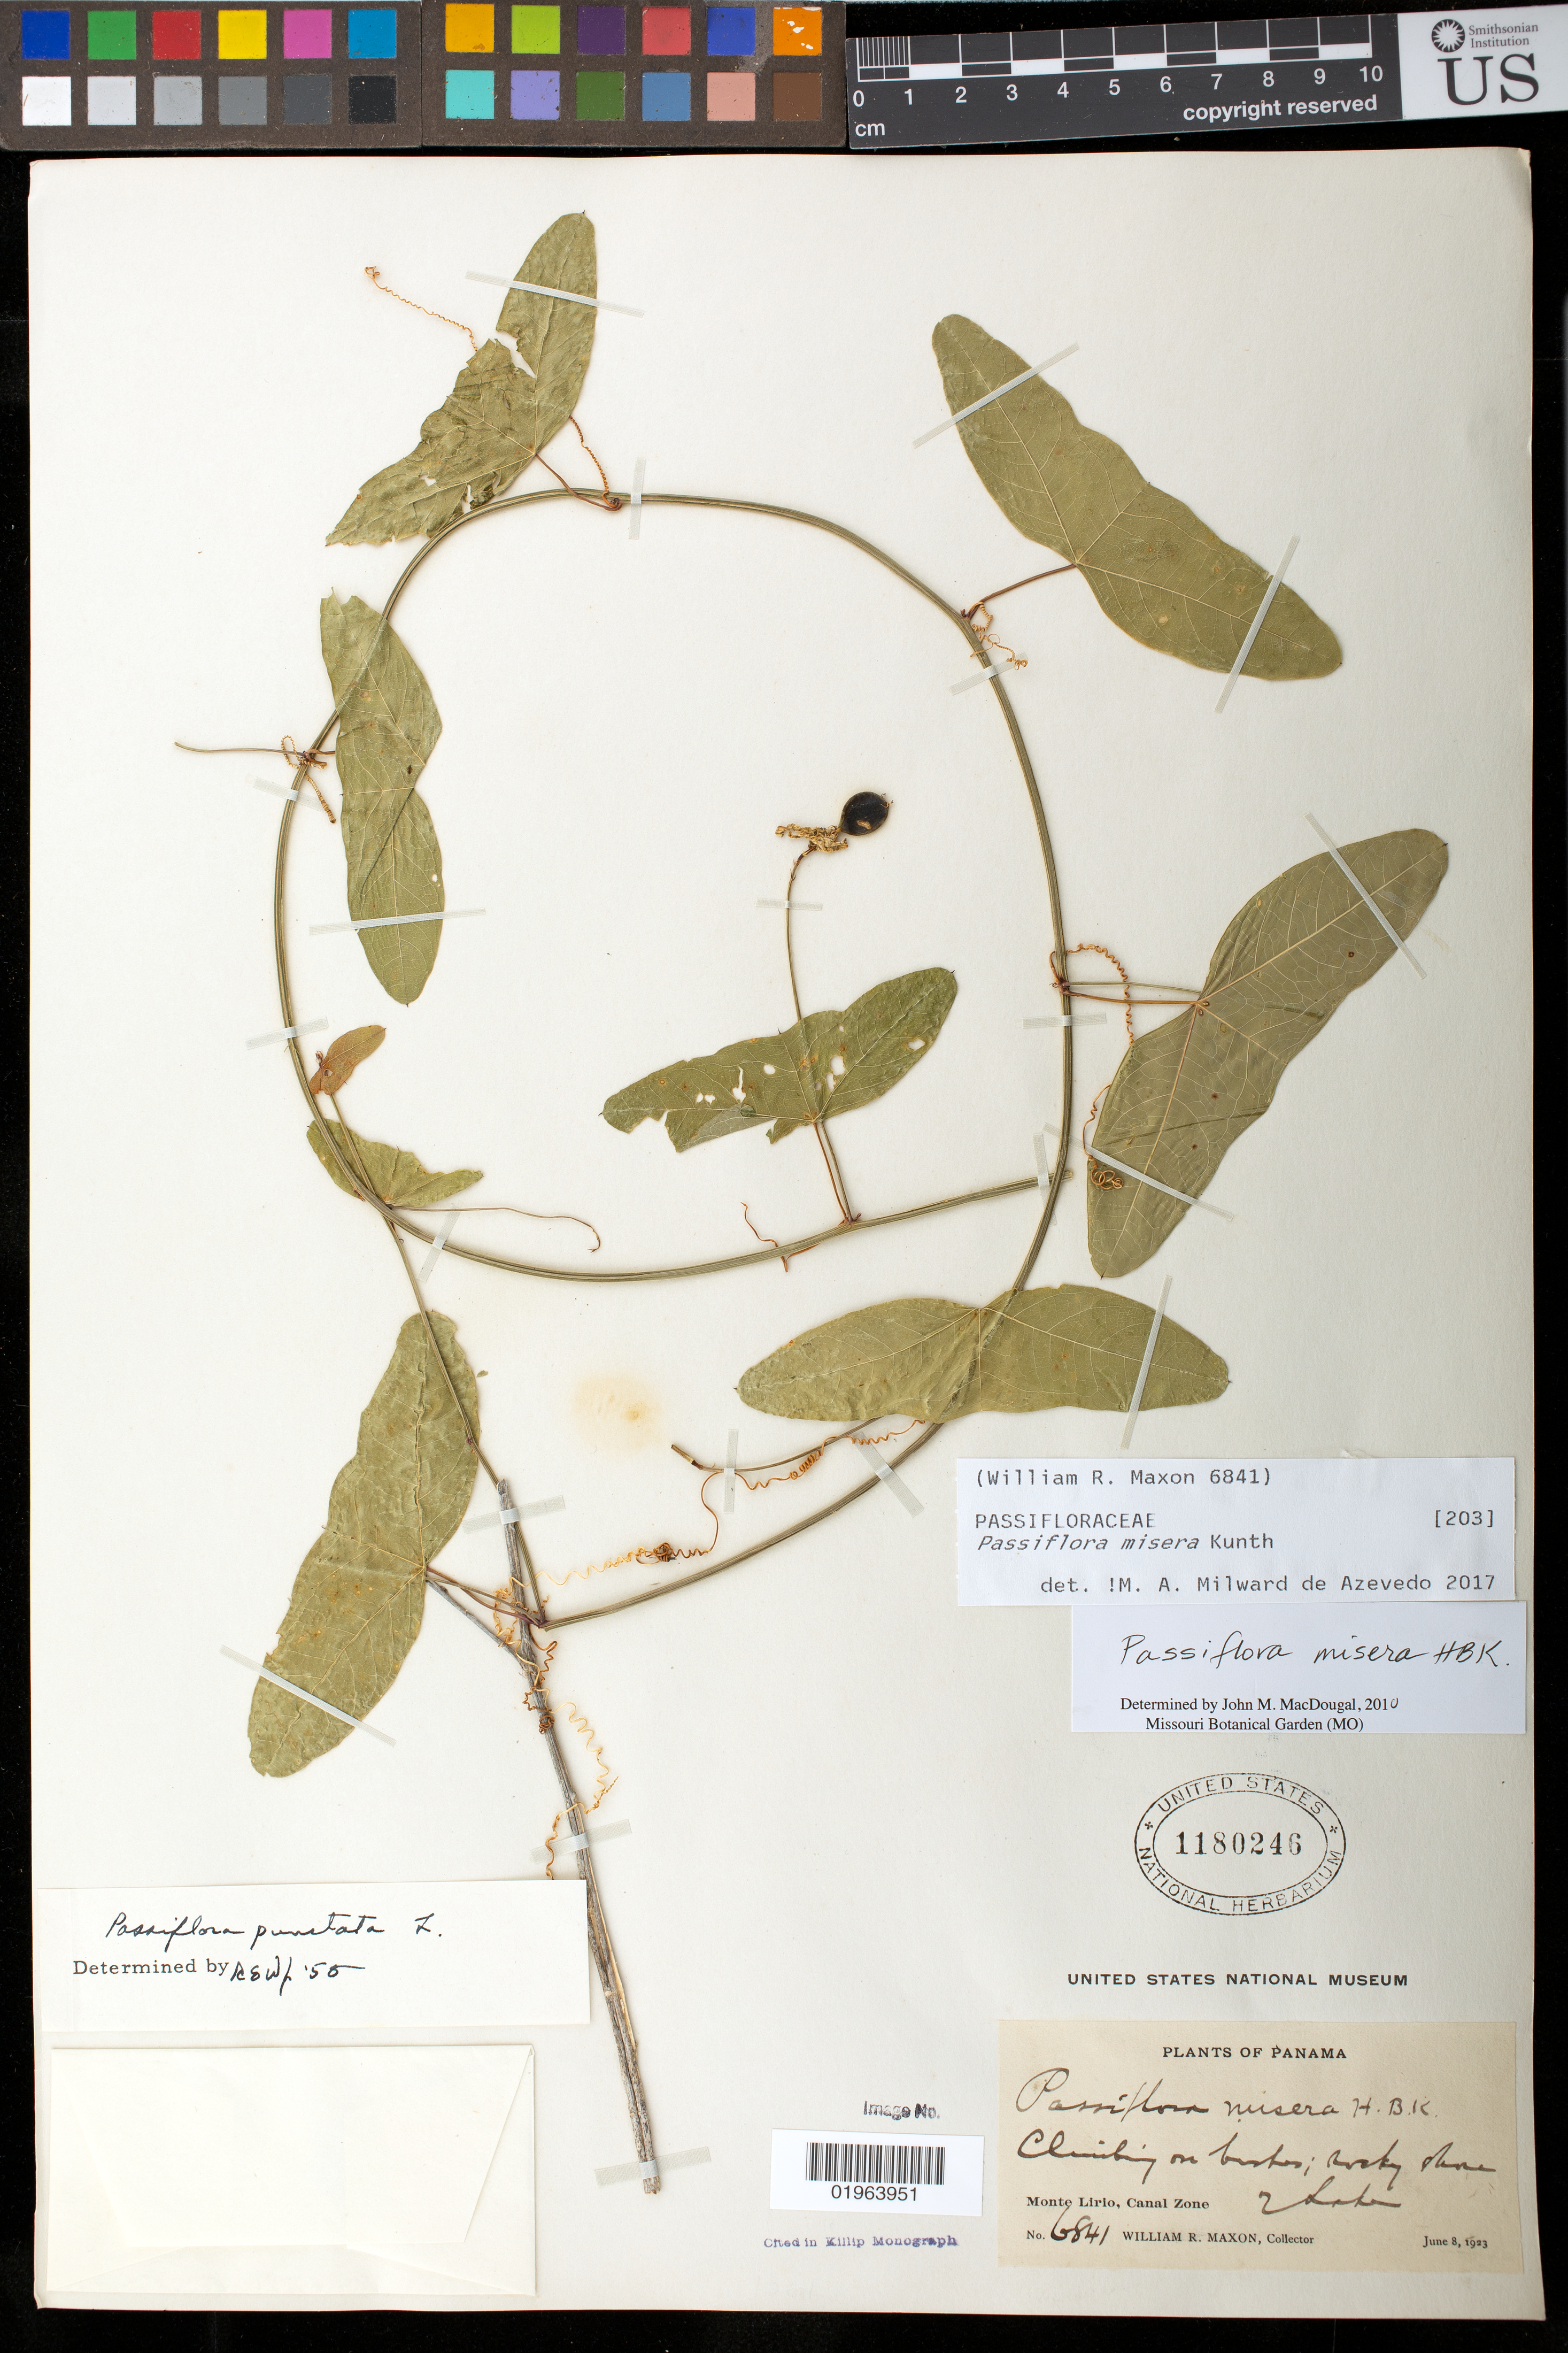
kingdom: Plantae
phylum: Tracheophyta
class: Magnoliopsida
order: Malpighiales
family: Passifloraceae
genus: Passiflora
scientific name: Passiflora misera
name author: Kunth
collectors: W. R. Maxon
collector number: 6841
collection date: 1923-06-08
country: Panama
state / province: Colón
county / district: Canal Zone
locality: Monte Lirio.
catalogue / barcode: US 1180246